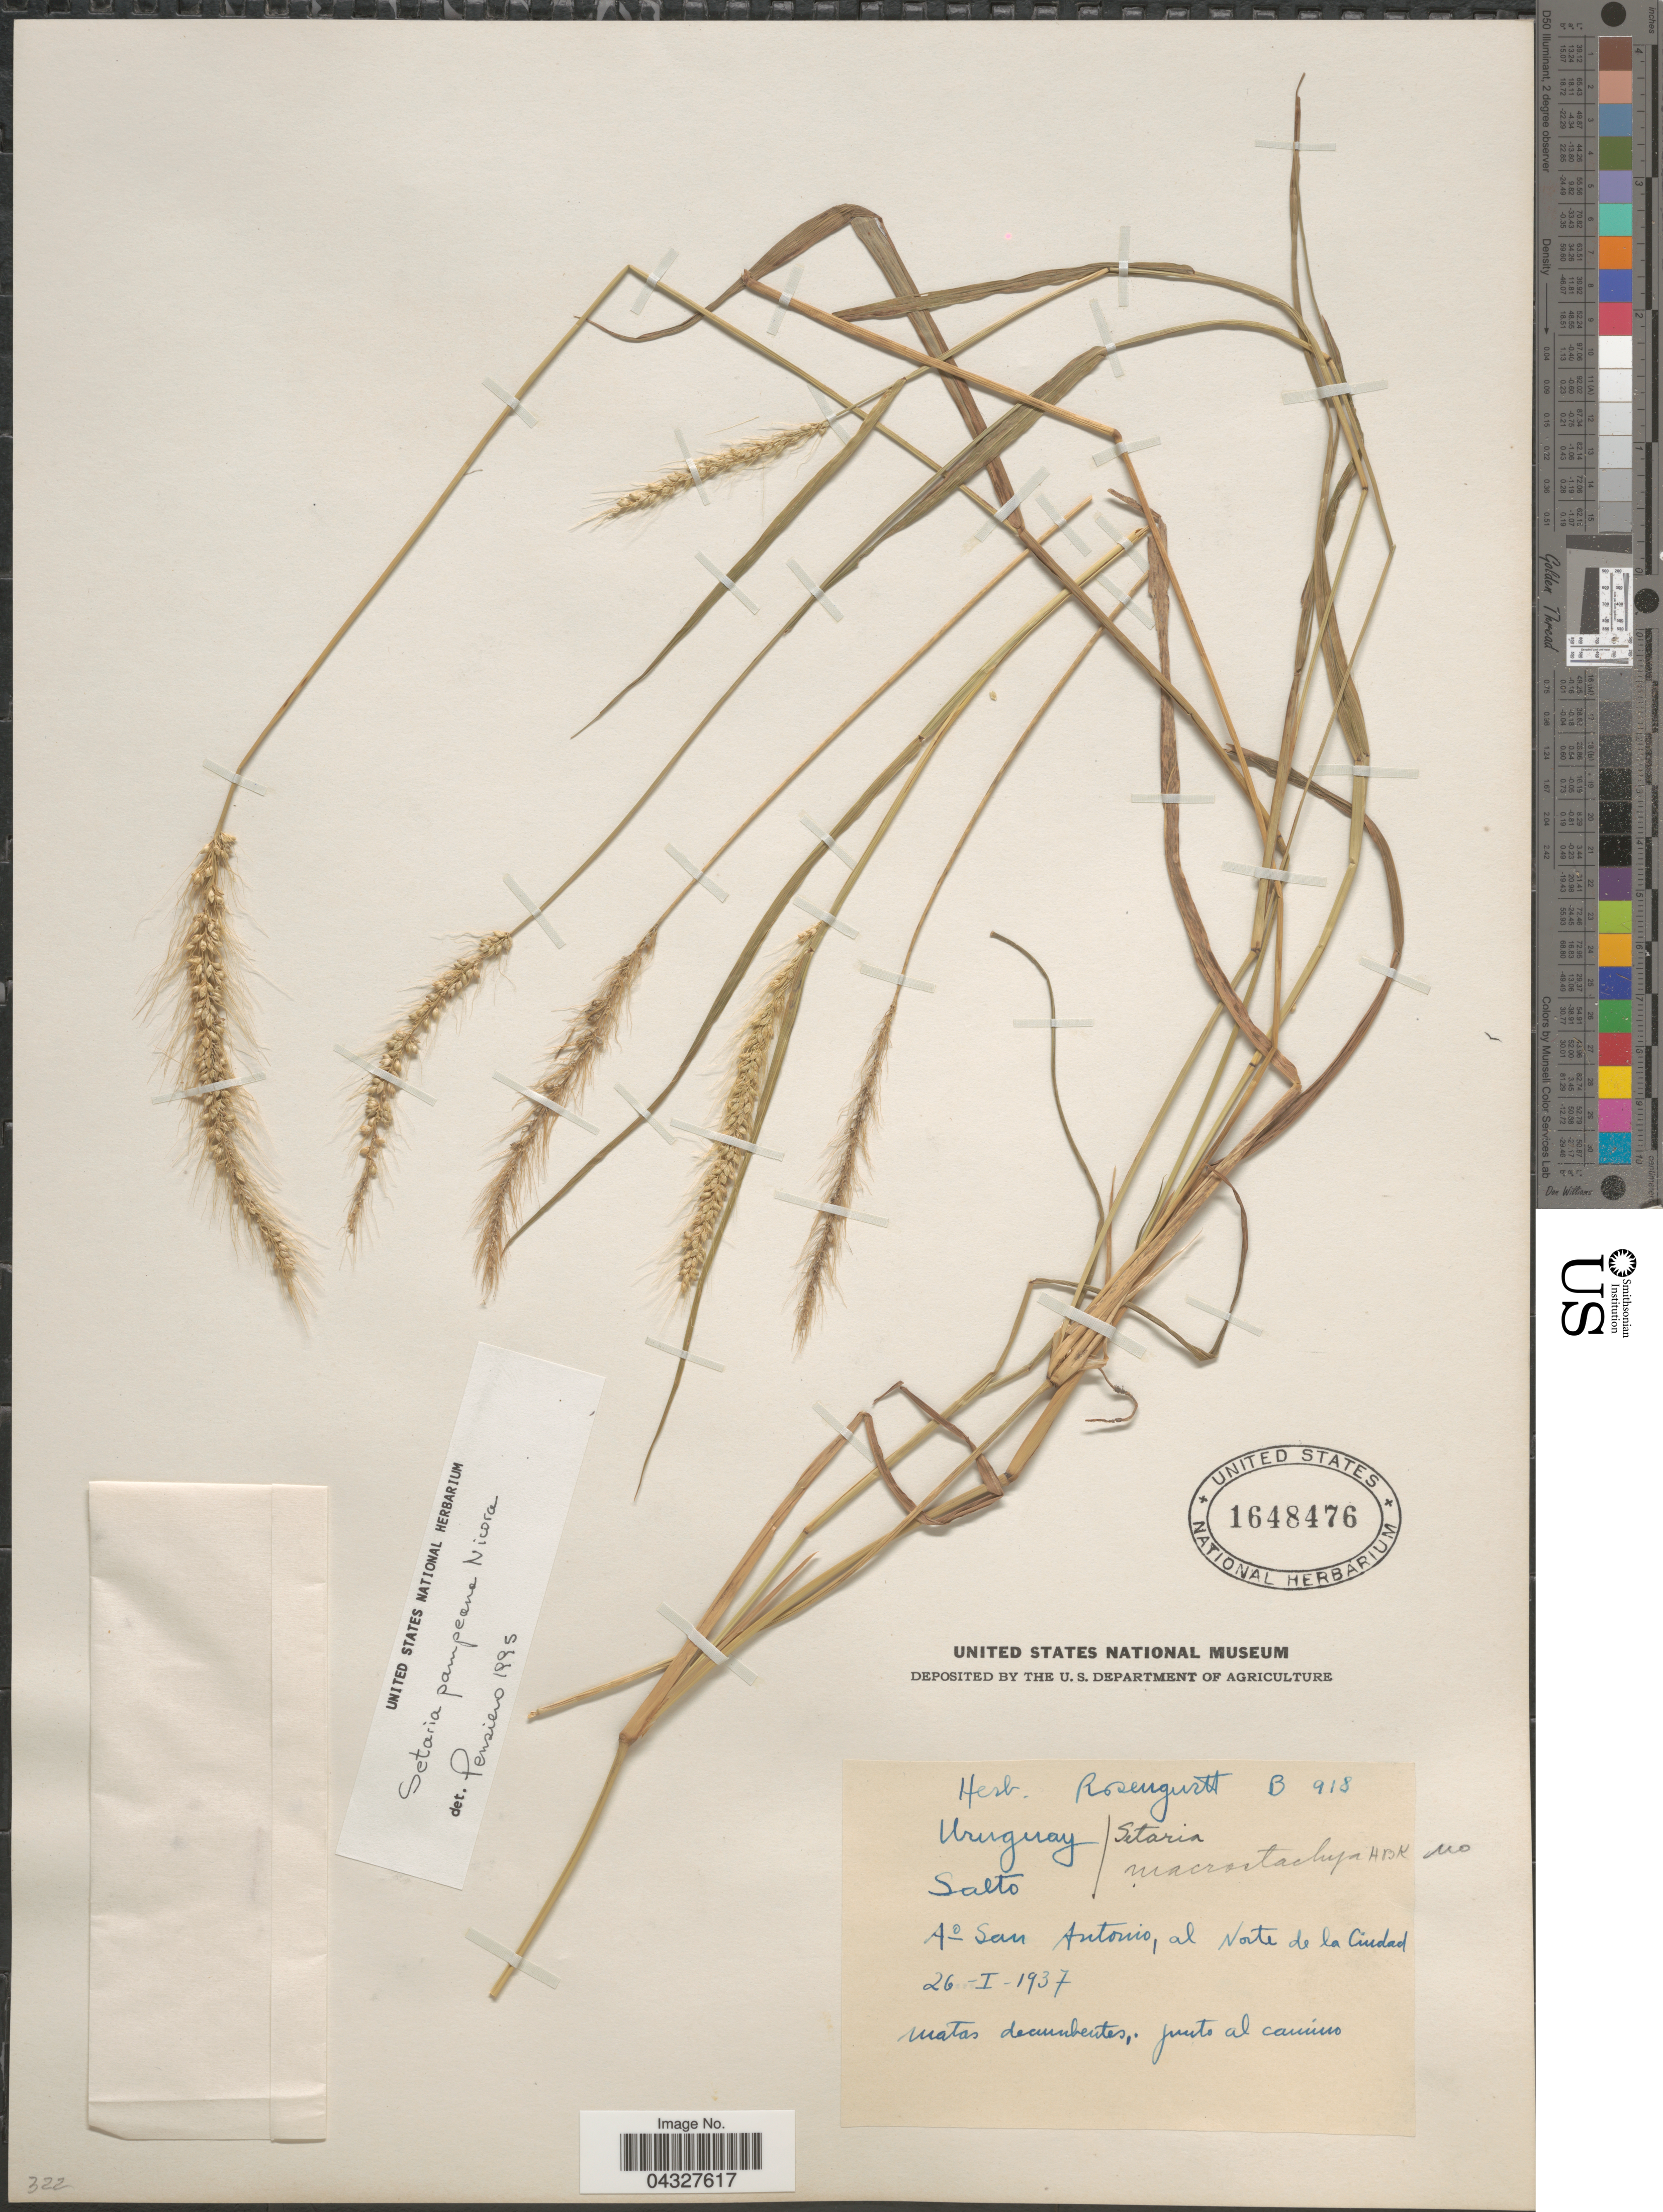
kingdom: Plantae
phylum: Tracheophyta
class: Liliopsida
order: Poales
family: Poaceae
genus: Setaria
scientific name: Setaria pampeana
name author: Parodi ex Nicora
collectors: ex herb. Rosengurtt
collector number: B918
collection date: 1937-01-26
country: Uruguay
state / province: Salto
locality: A° San Antonio, al Norte de la Ciudad.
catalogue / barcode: US 1648476